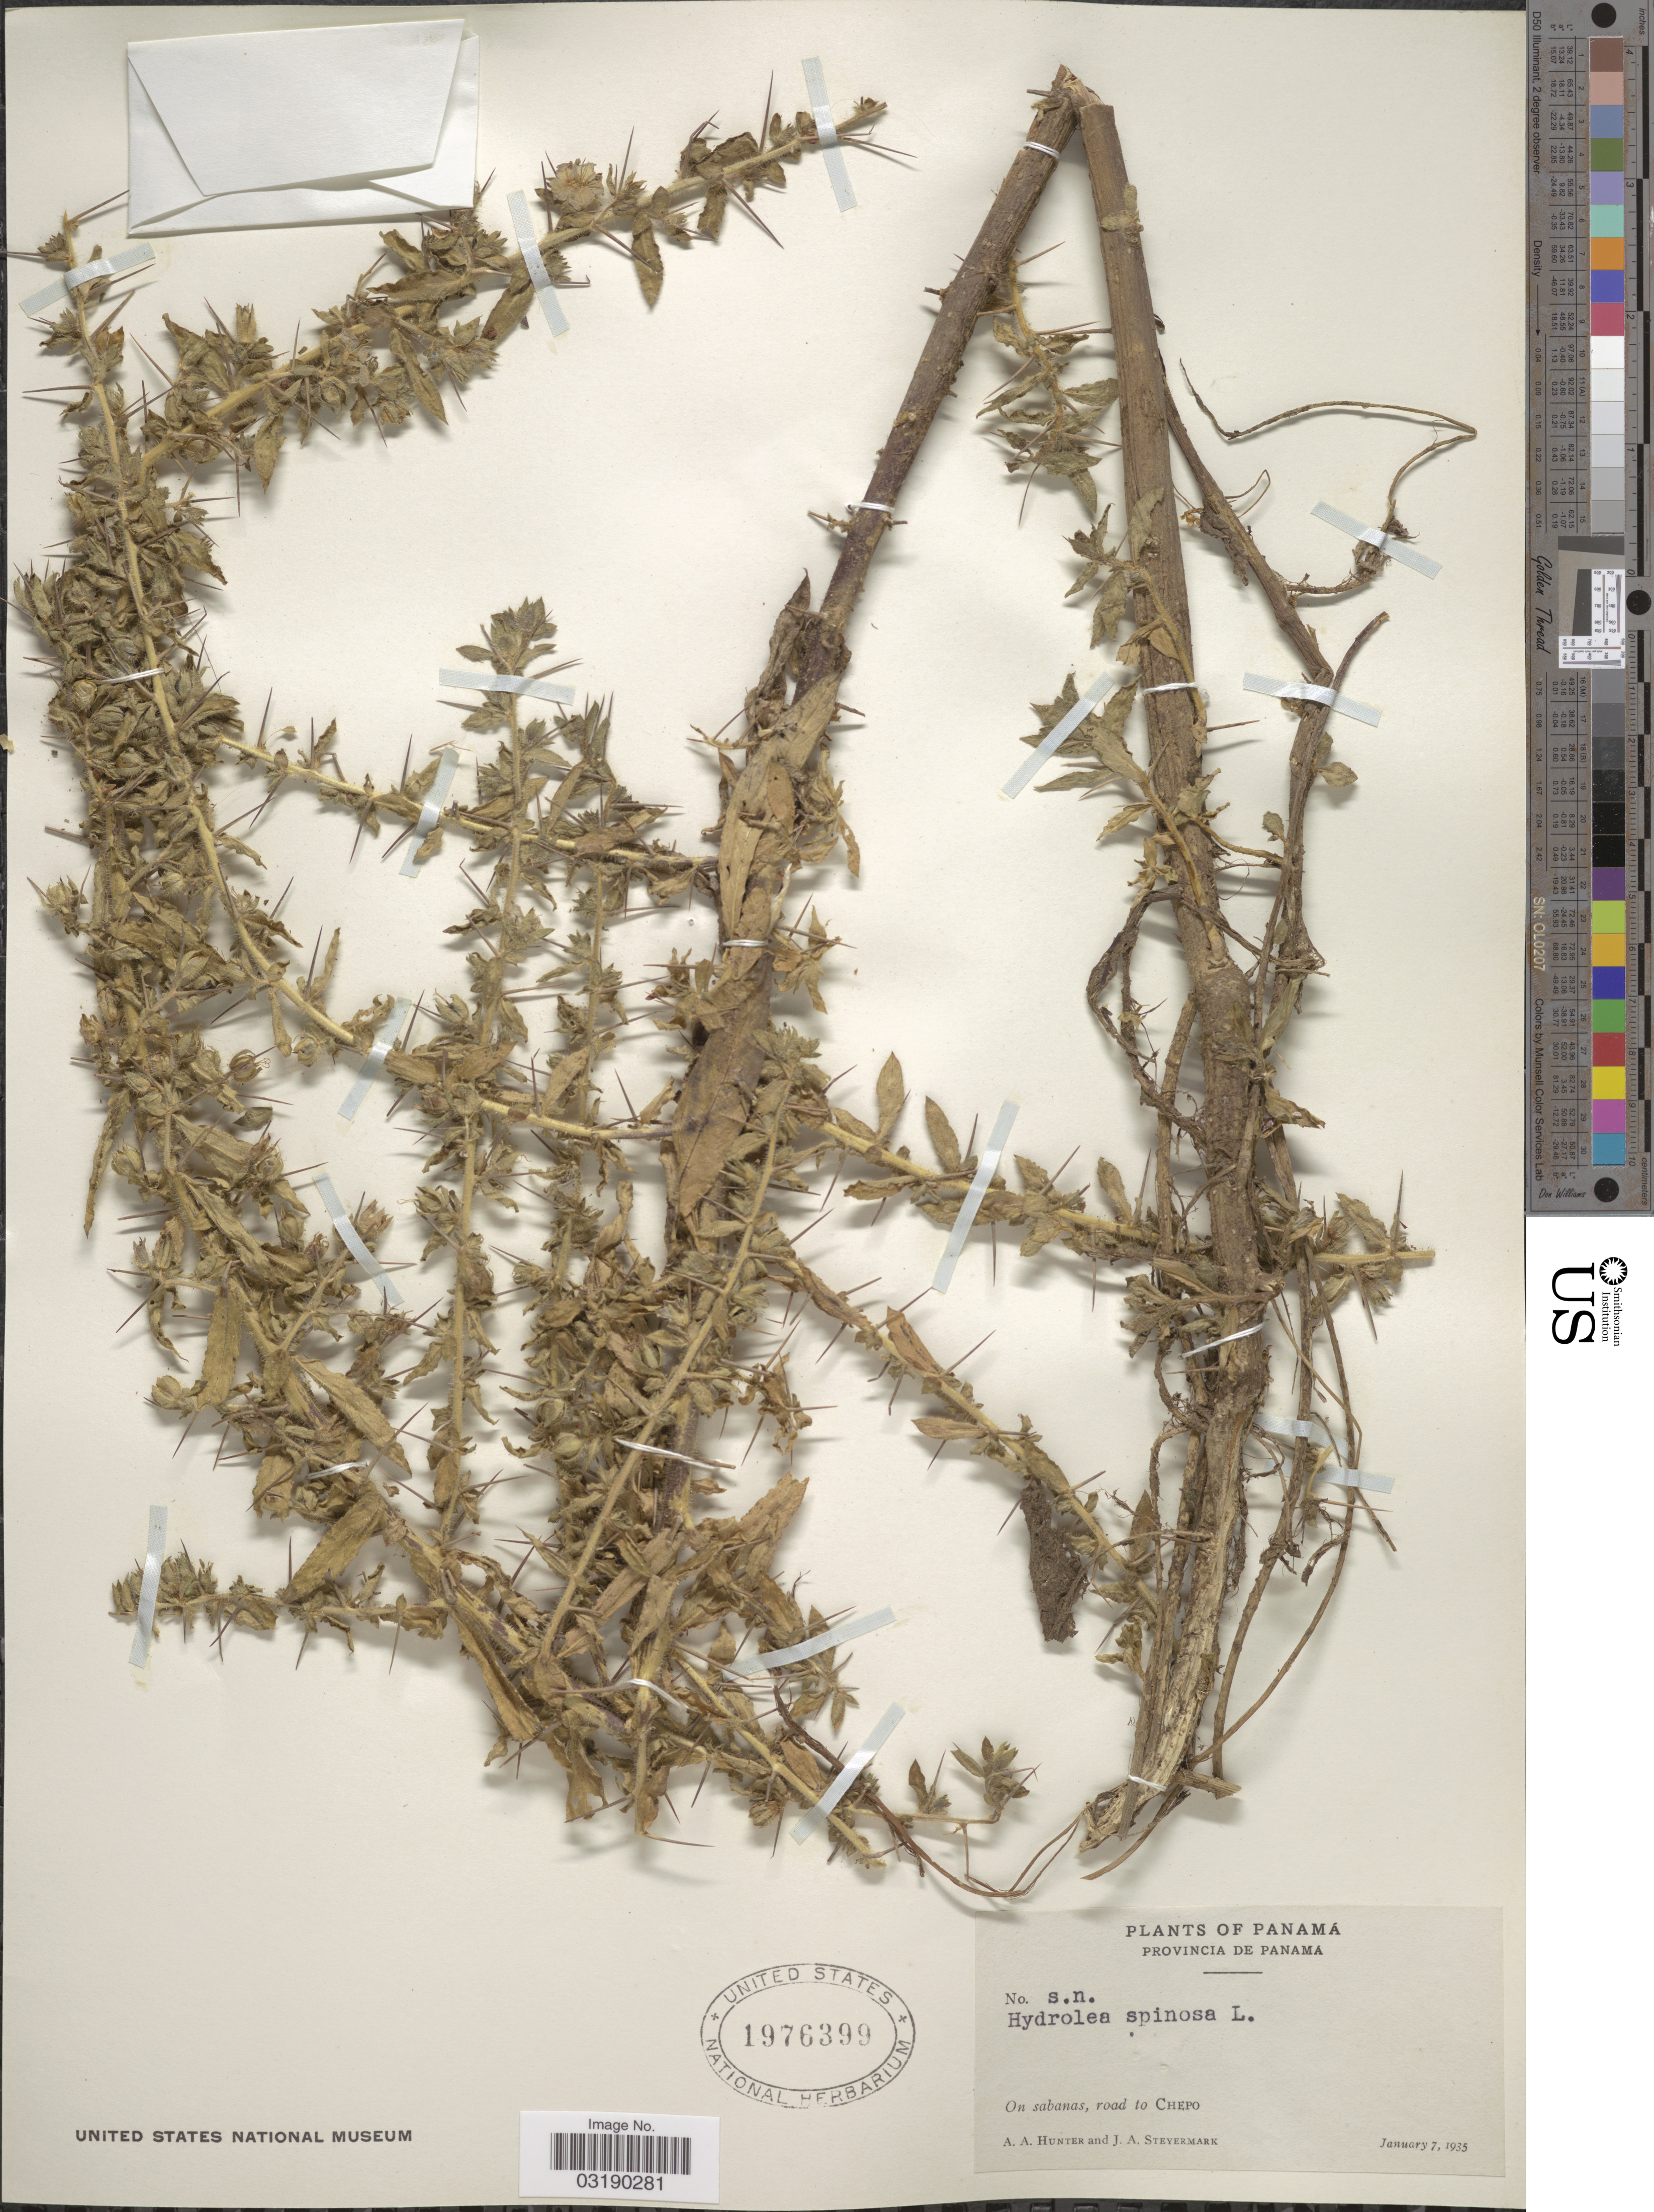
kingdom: Plantae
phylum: Tracheophyta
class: Magnoliopsida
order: Solanales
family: Hydroleaceae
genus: Hydrolea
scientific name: Hydrolea spinosa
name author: L.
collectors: A. Hunter & J. Steyermark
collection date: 1935-01-07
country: Panama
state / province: Panamá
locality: Provincia de Panama. On sabanas, road to Chepo.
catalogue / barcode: US 1976399